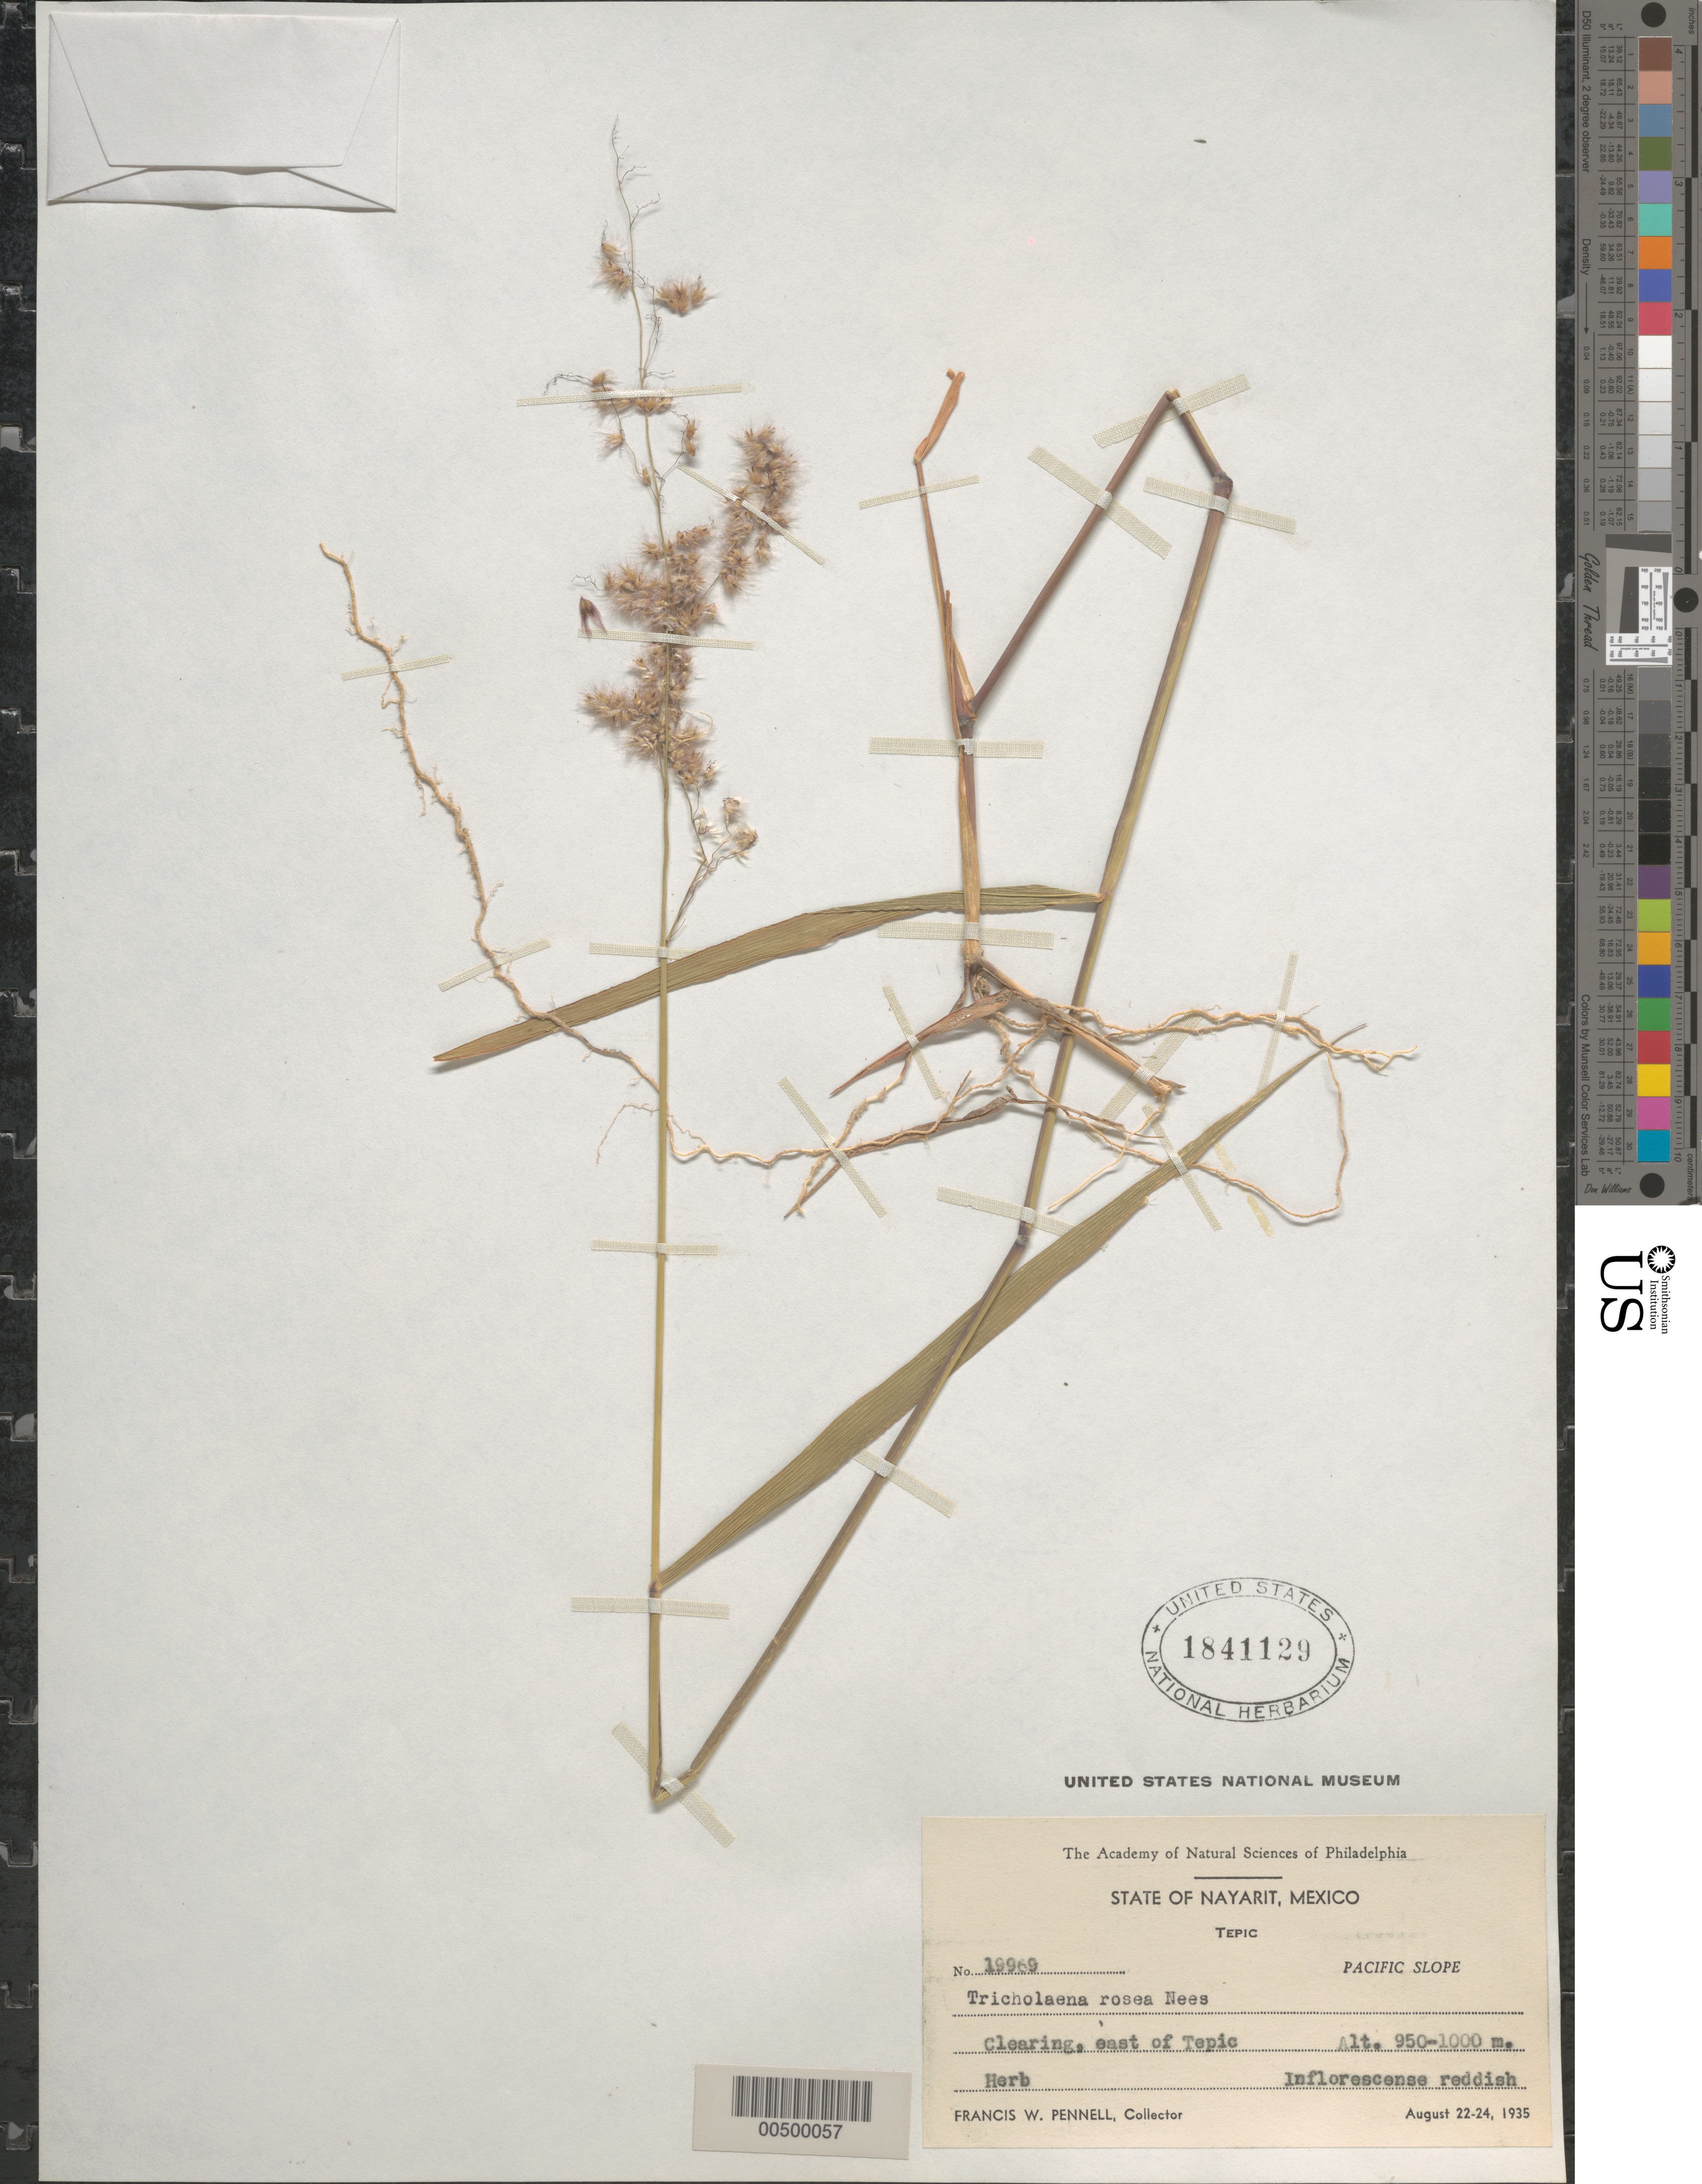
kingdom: Plantae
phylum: Tracheophyta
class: Liliopsida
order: Poales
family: Poaceae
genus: Rhynchelytrum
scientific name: Rhynchelytrum repens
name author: (Willd.) C.E. Hubb.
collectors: F. W. Pennell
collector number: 19969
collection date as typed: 22 Aug 1935 to 24 Aug 1935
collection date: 1935-08-22/1935-08-24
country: Mexico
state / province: Nayarit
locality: E of Tepic, Pacific Slope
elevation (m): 950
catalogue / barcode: US 1841129